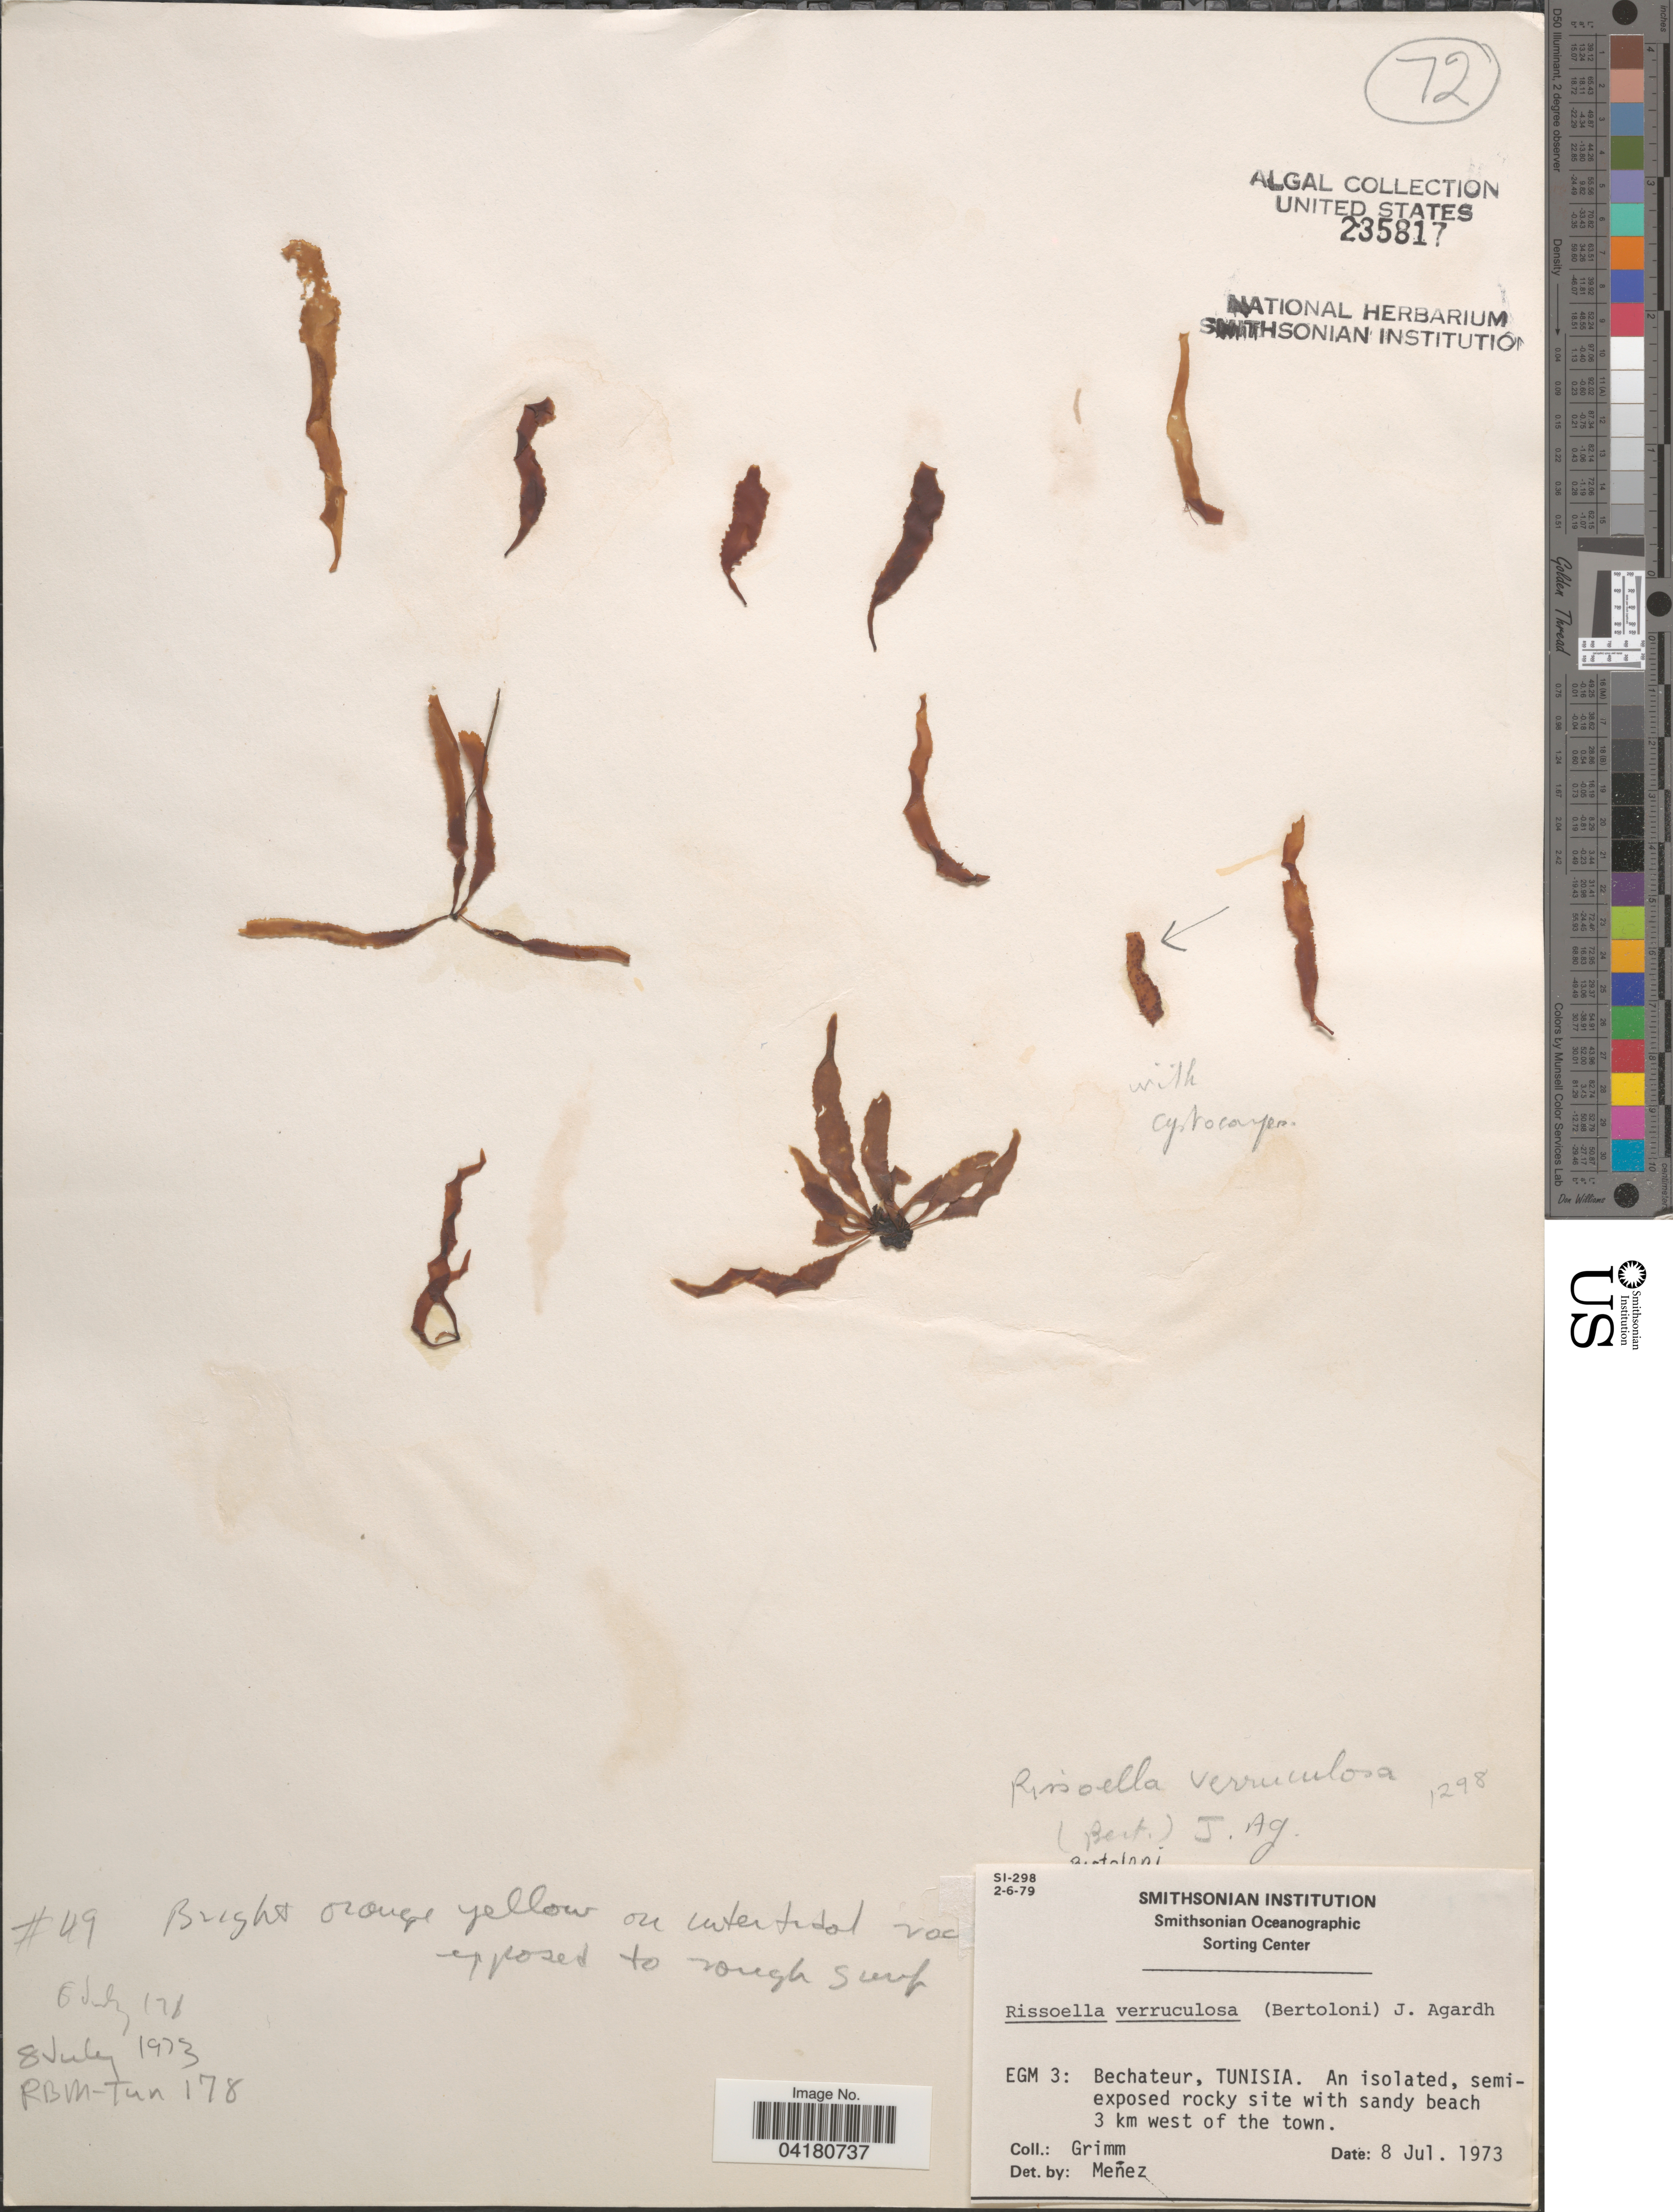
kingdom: Plantae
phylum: Rhodophyta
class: Florideophyceae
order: Gigartinales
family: Rissoellaceae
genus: Rissoella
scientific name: Rissoella verruculosa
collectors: Grimm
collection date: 1973-07-08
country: Tunisia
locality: EGM 3: Bechateur. An isolated, semi-exposed rocky site with sandy beach 3 km west of the town.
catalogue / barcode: US 235817